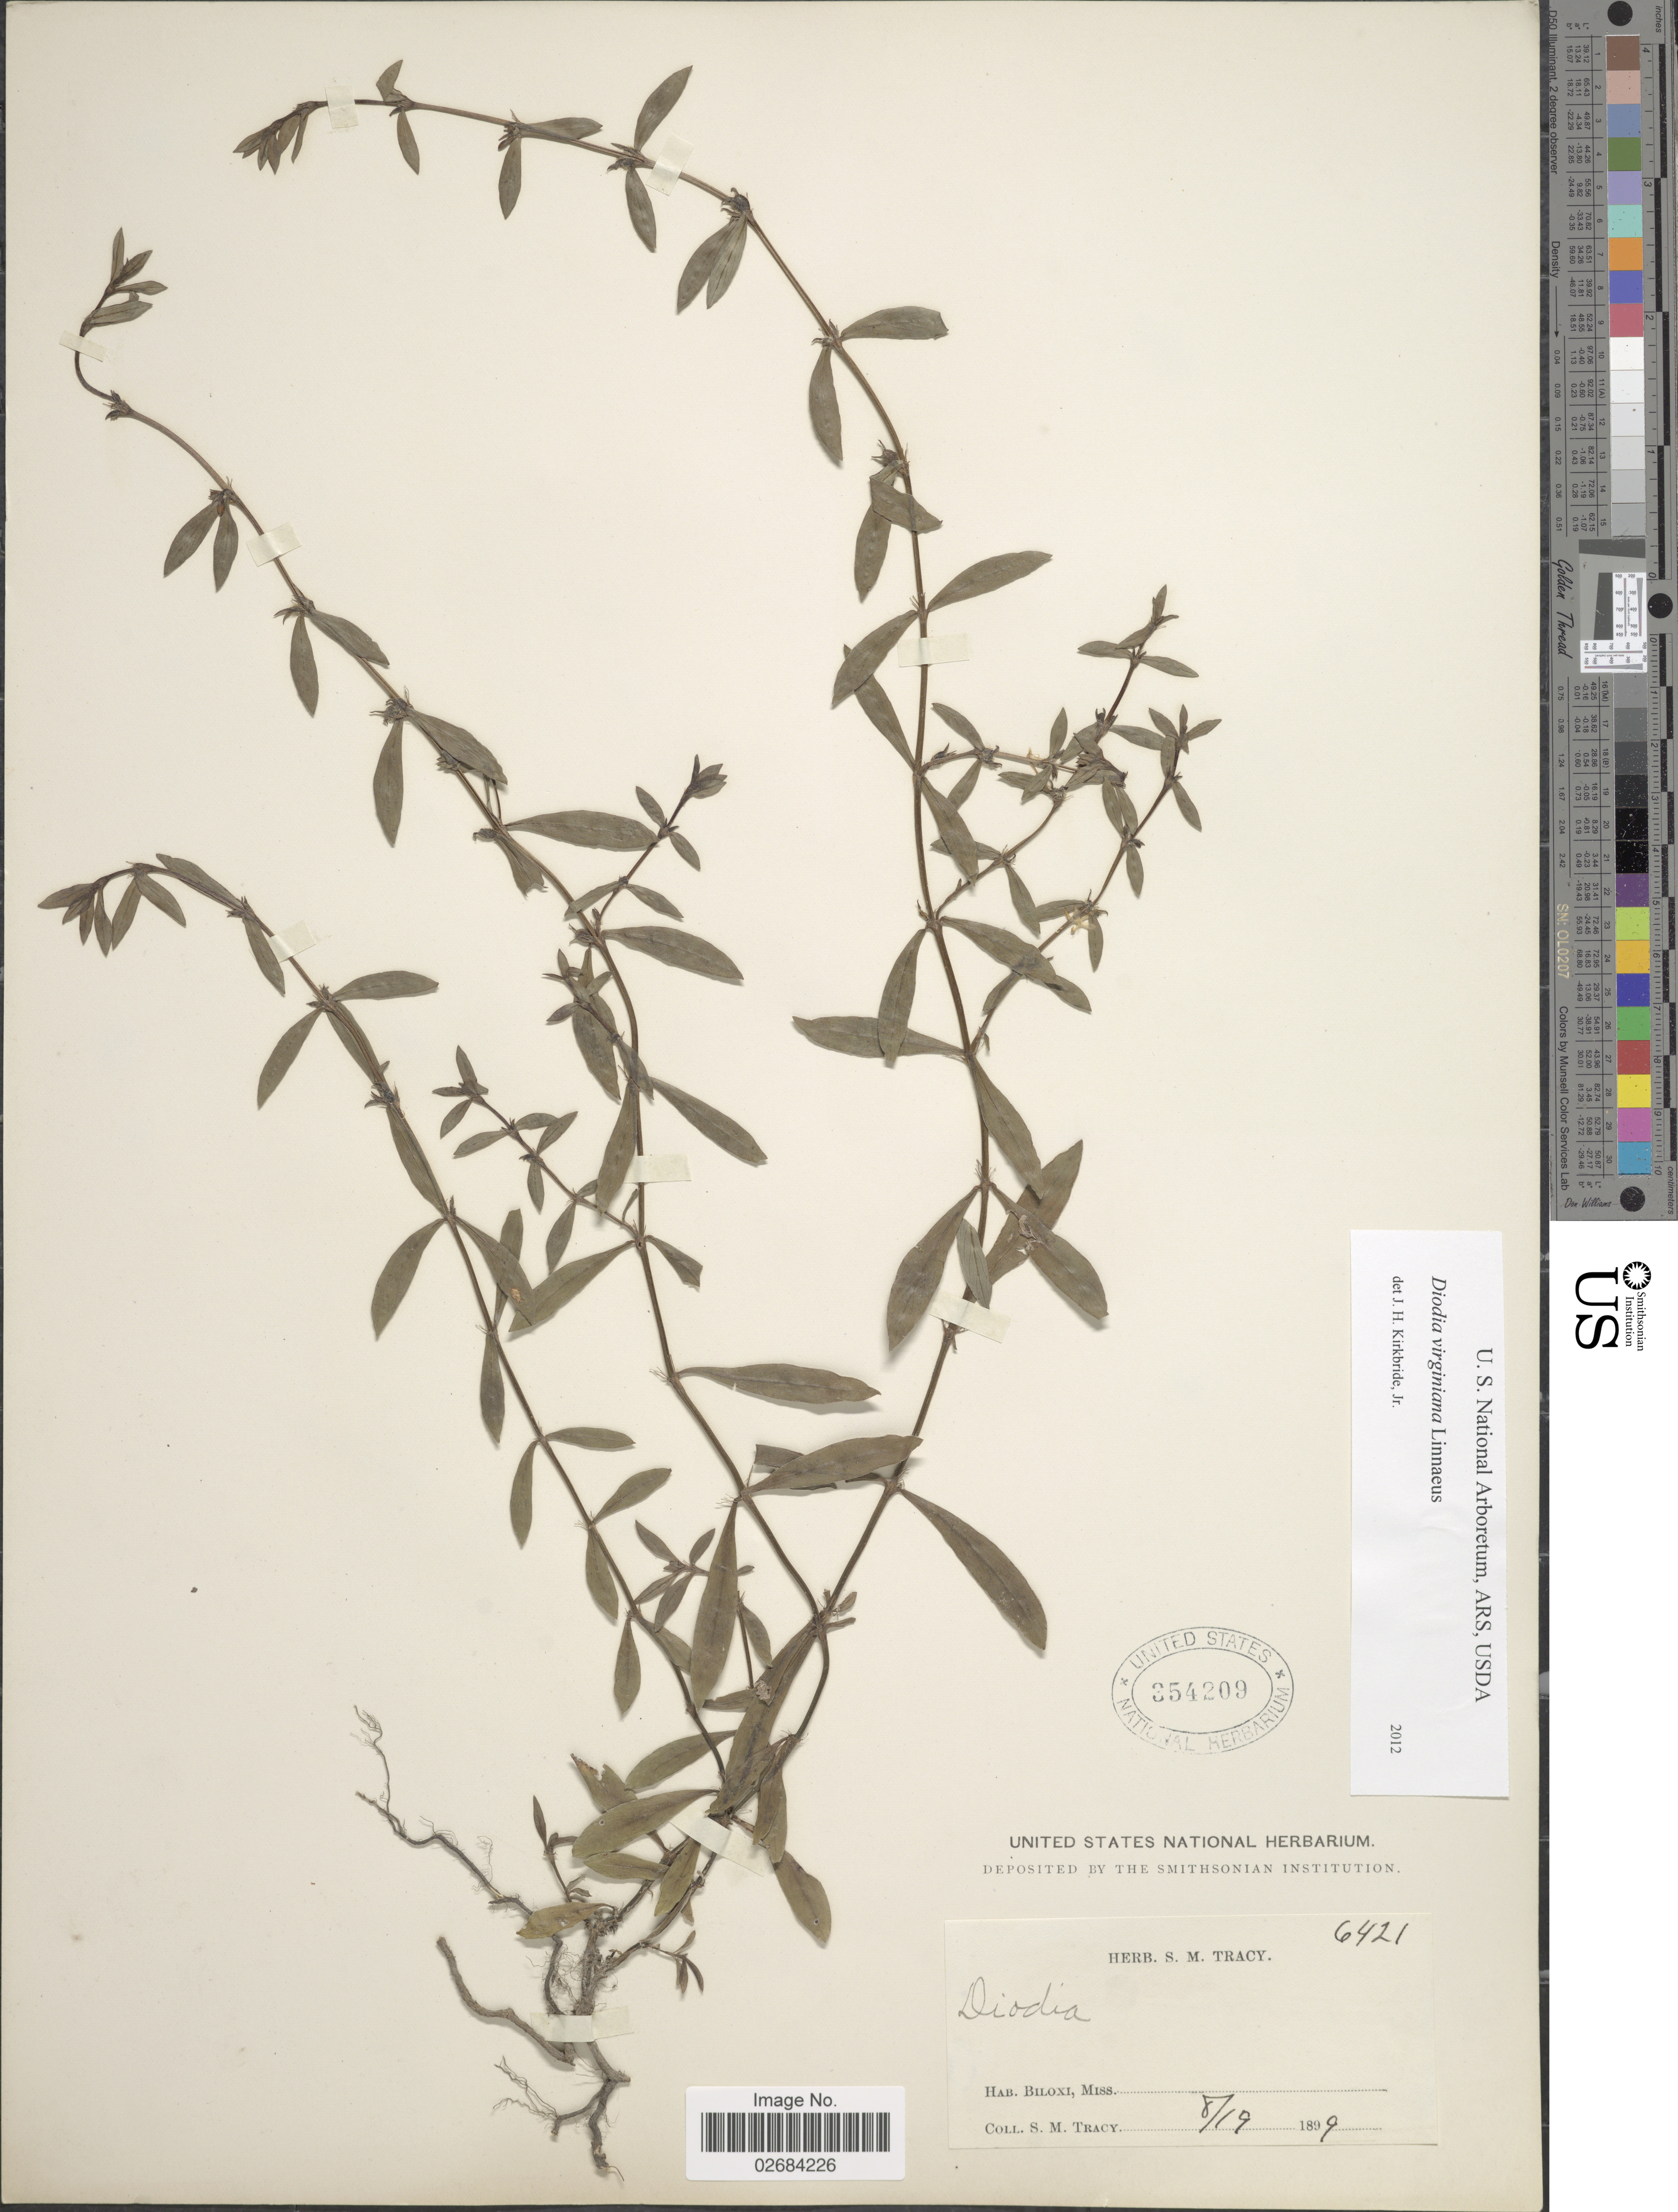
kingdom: Plantae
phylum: Tracheophyta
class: Magnoliopsida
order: Gentianales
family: Rubiaceae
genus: Diodia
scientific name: Diodia virginiana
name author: L.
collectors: S. M. Tracy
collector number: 6421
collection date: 1899-08-19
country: United States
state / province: Mississippi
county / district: Harrison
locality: Biloxi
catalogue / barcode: US 354209